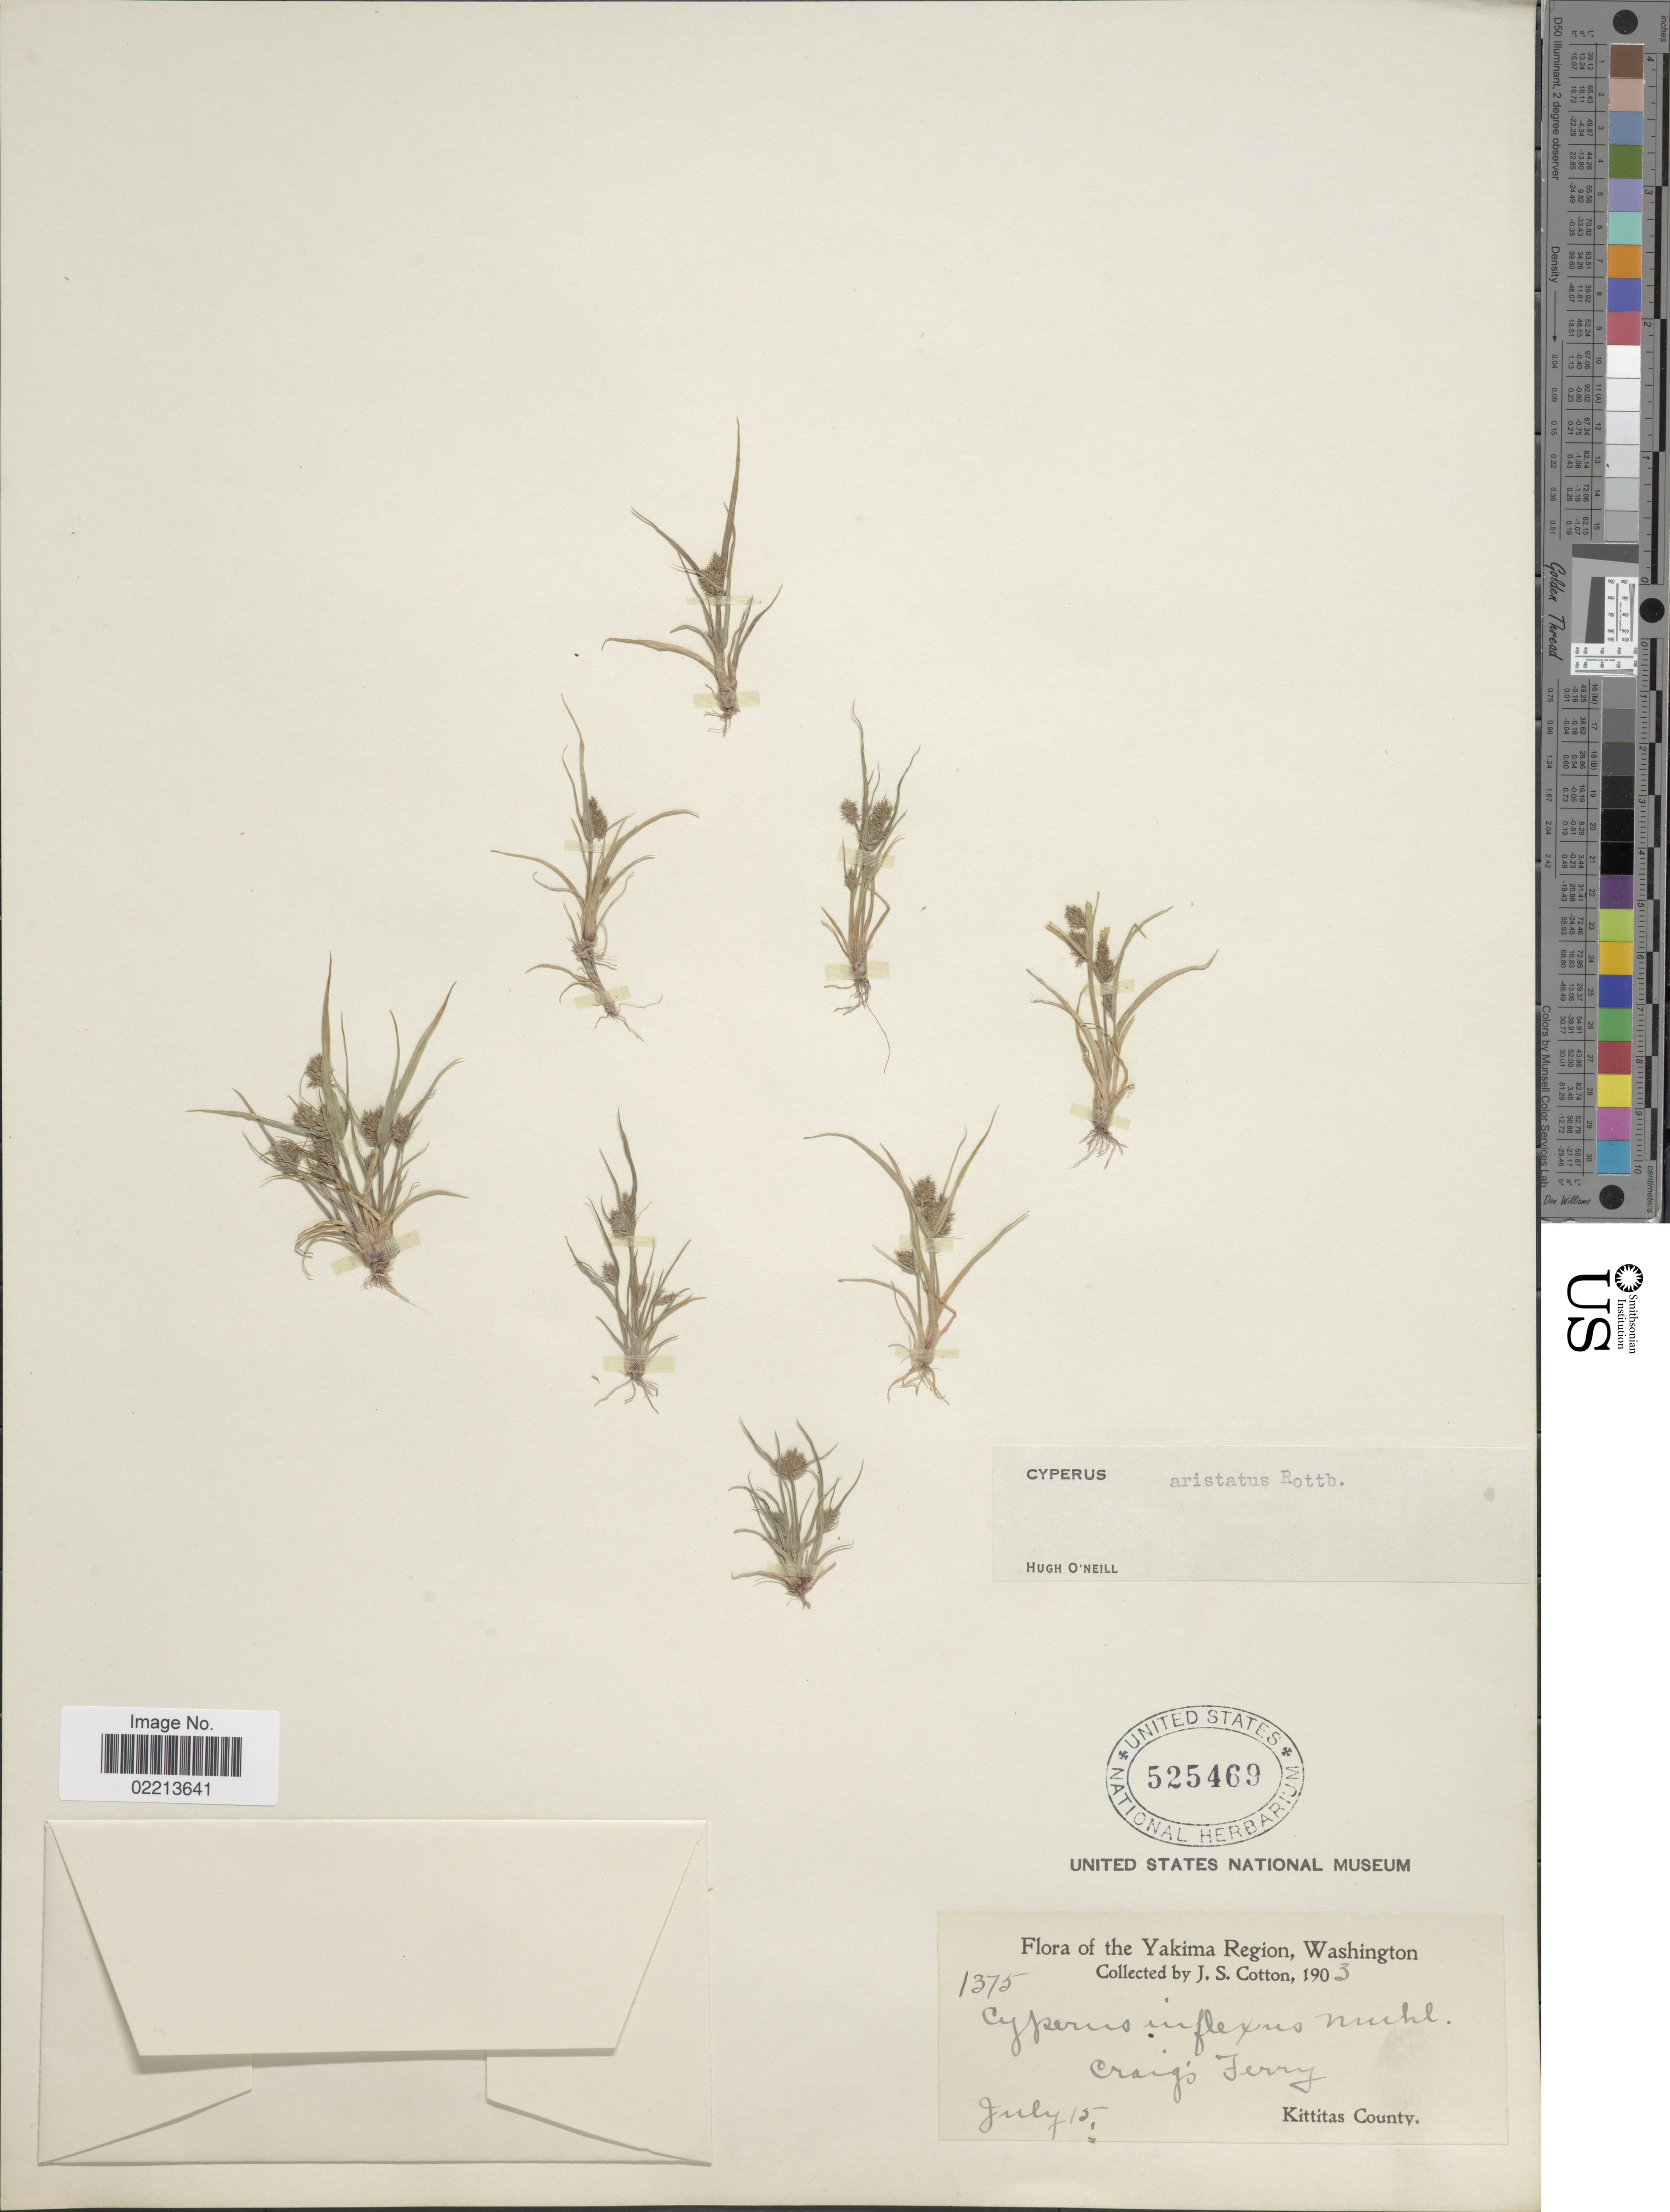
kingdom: Plantae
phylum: Tracheophyta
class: Liliopsida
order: Poales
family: Cyperaceae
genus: Cyperus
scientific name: Cyperus squarrosus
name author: L.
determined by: Strong, Mark T., (BOT), Smithsonian Institution - National Museum of Natural History (UNITED STATES)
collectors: J. S. Cotton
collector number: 1375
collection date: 1903-07-15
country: United States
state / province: Washington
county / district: Kittitas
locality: Yakima Region, Craig's Ferry, Kittitas County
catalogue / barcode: US 525469